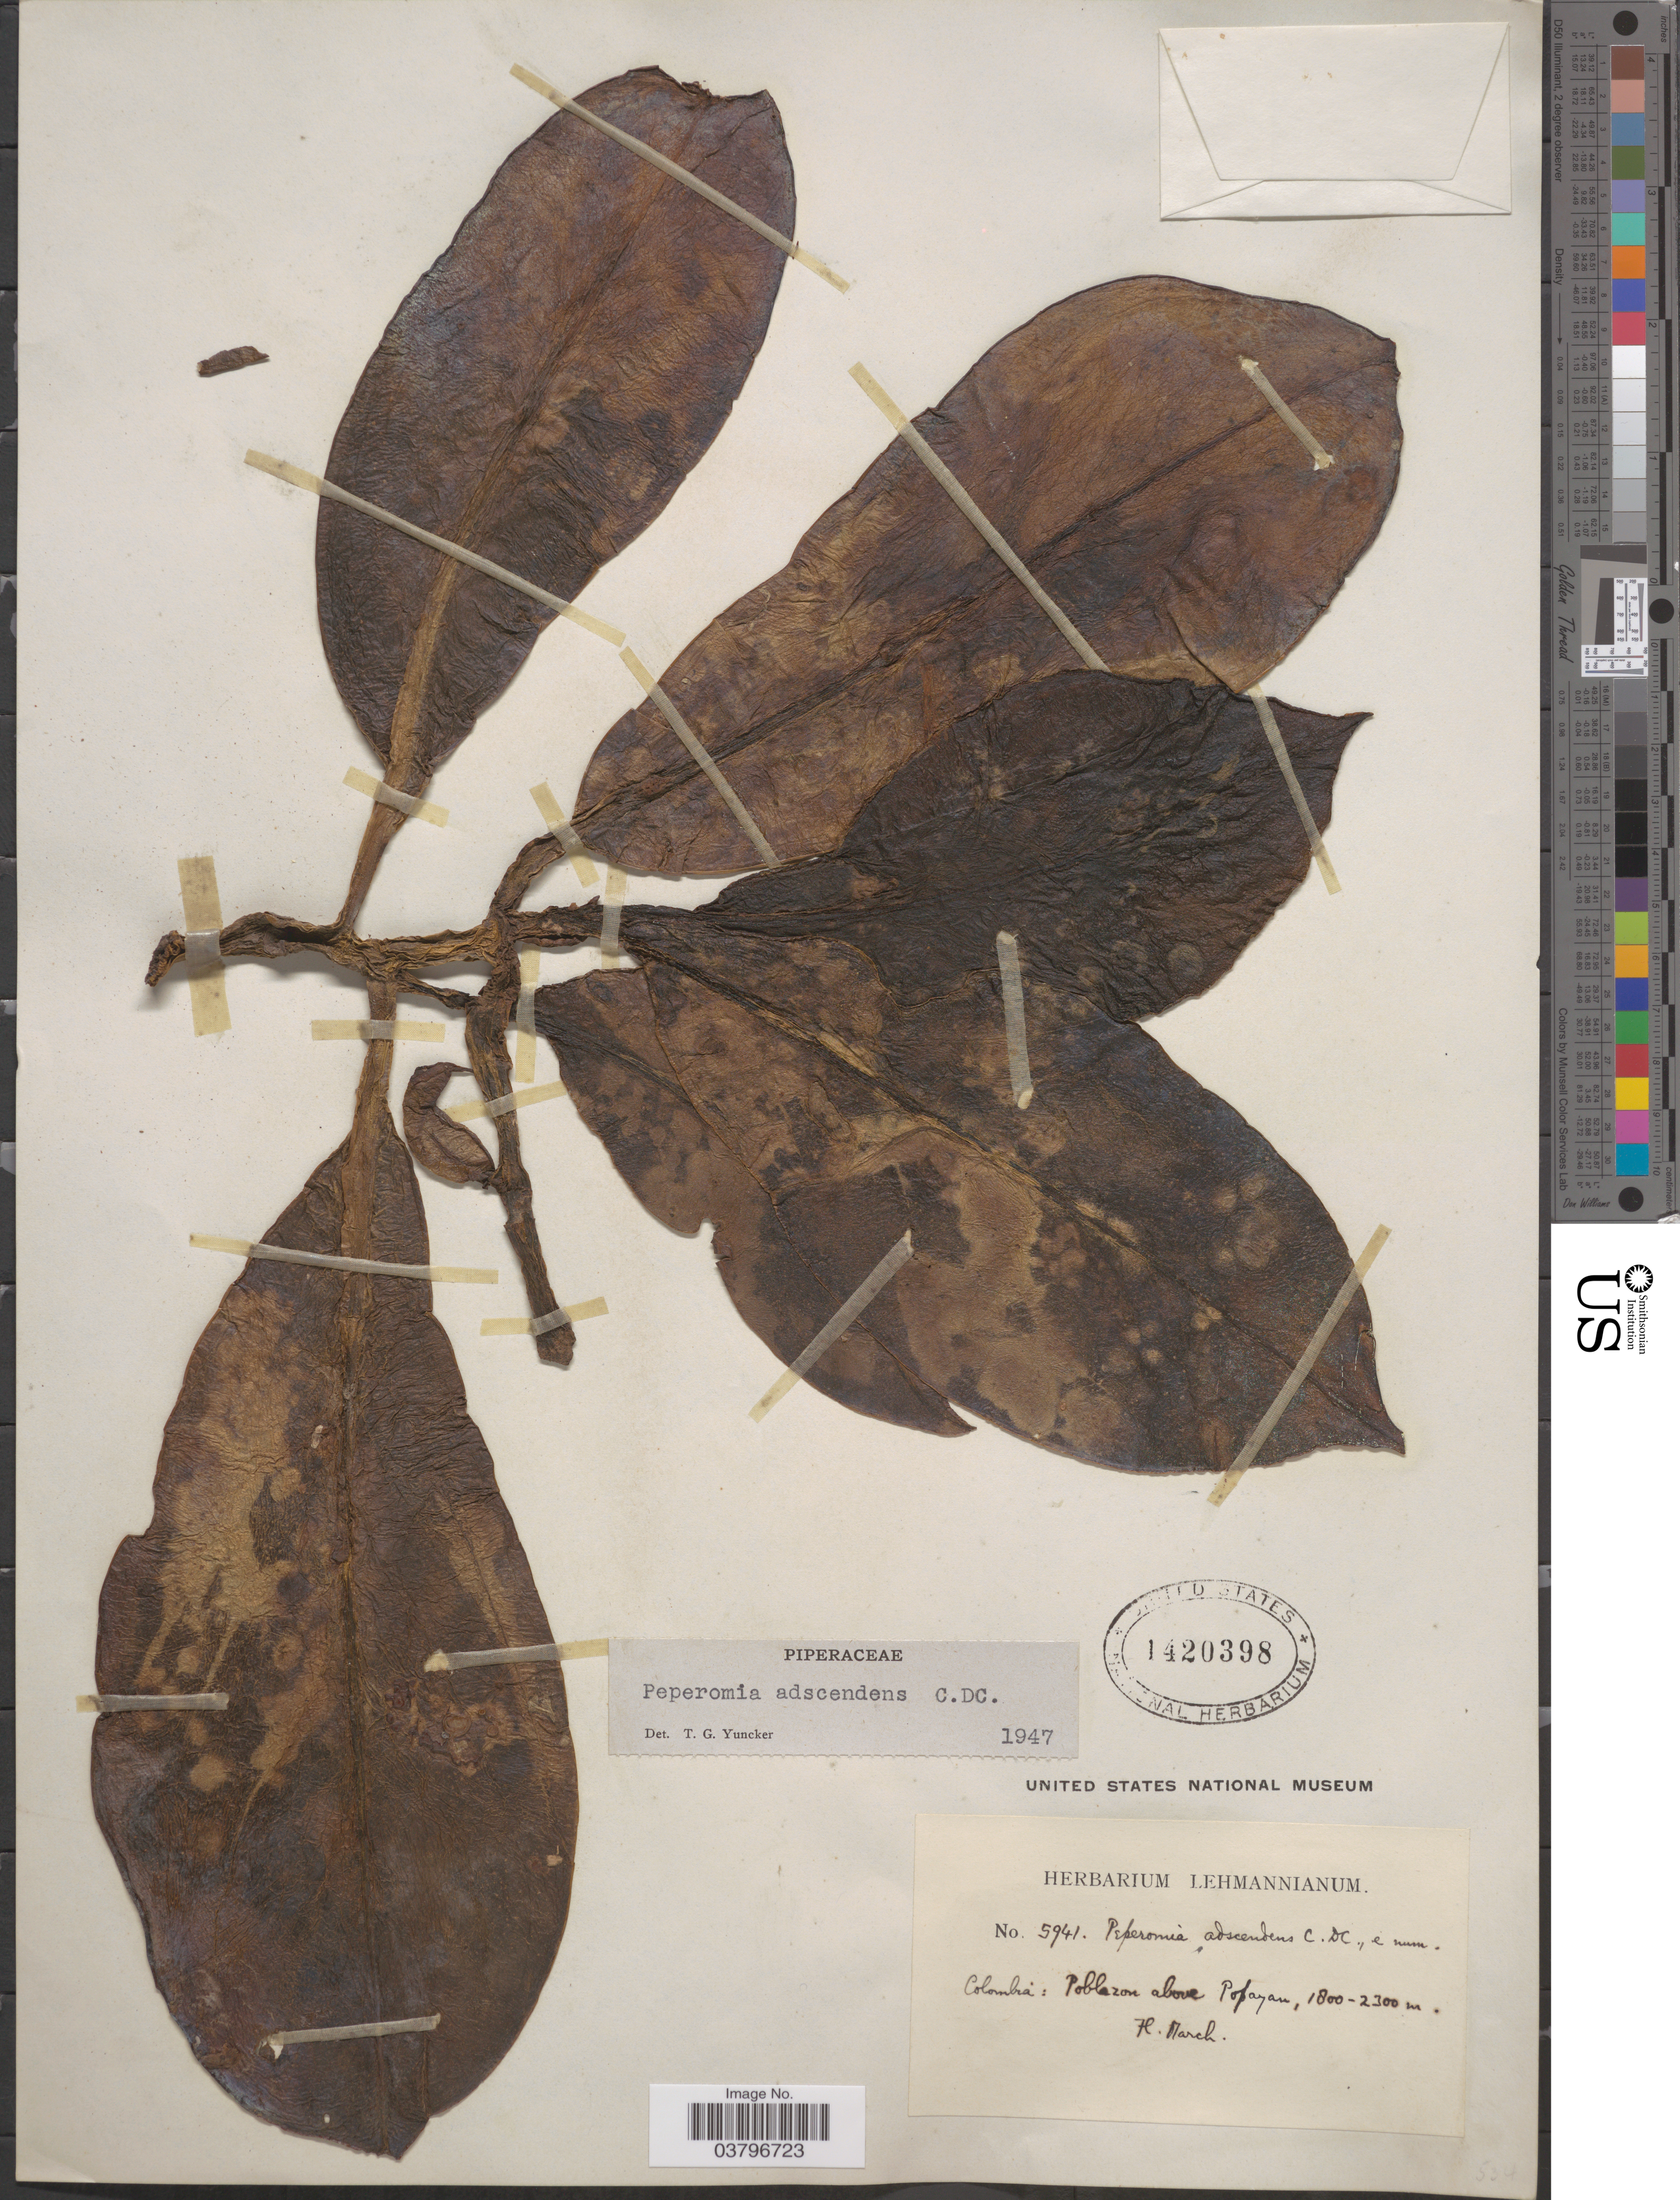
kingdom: Plantae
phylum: Tracheophyta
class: Magnoliopsida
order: Piperales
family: Piperaceae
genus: Peperomia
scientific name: Peperomia adscendens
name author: C. DC.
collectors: ex herb. Lehmannianum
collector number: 5941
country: Colombia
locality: Poblazon above Popayan.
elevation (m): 1800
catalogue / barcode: US 1420398